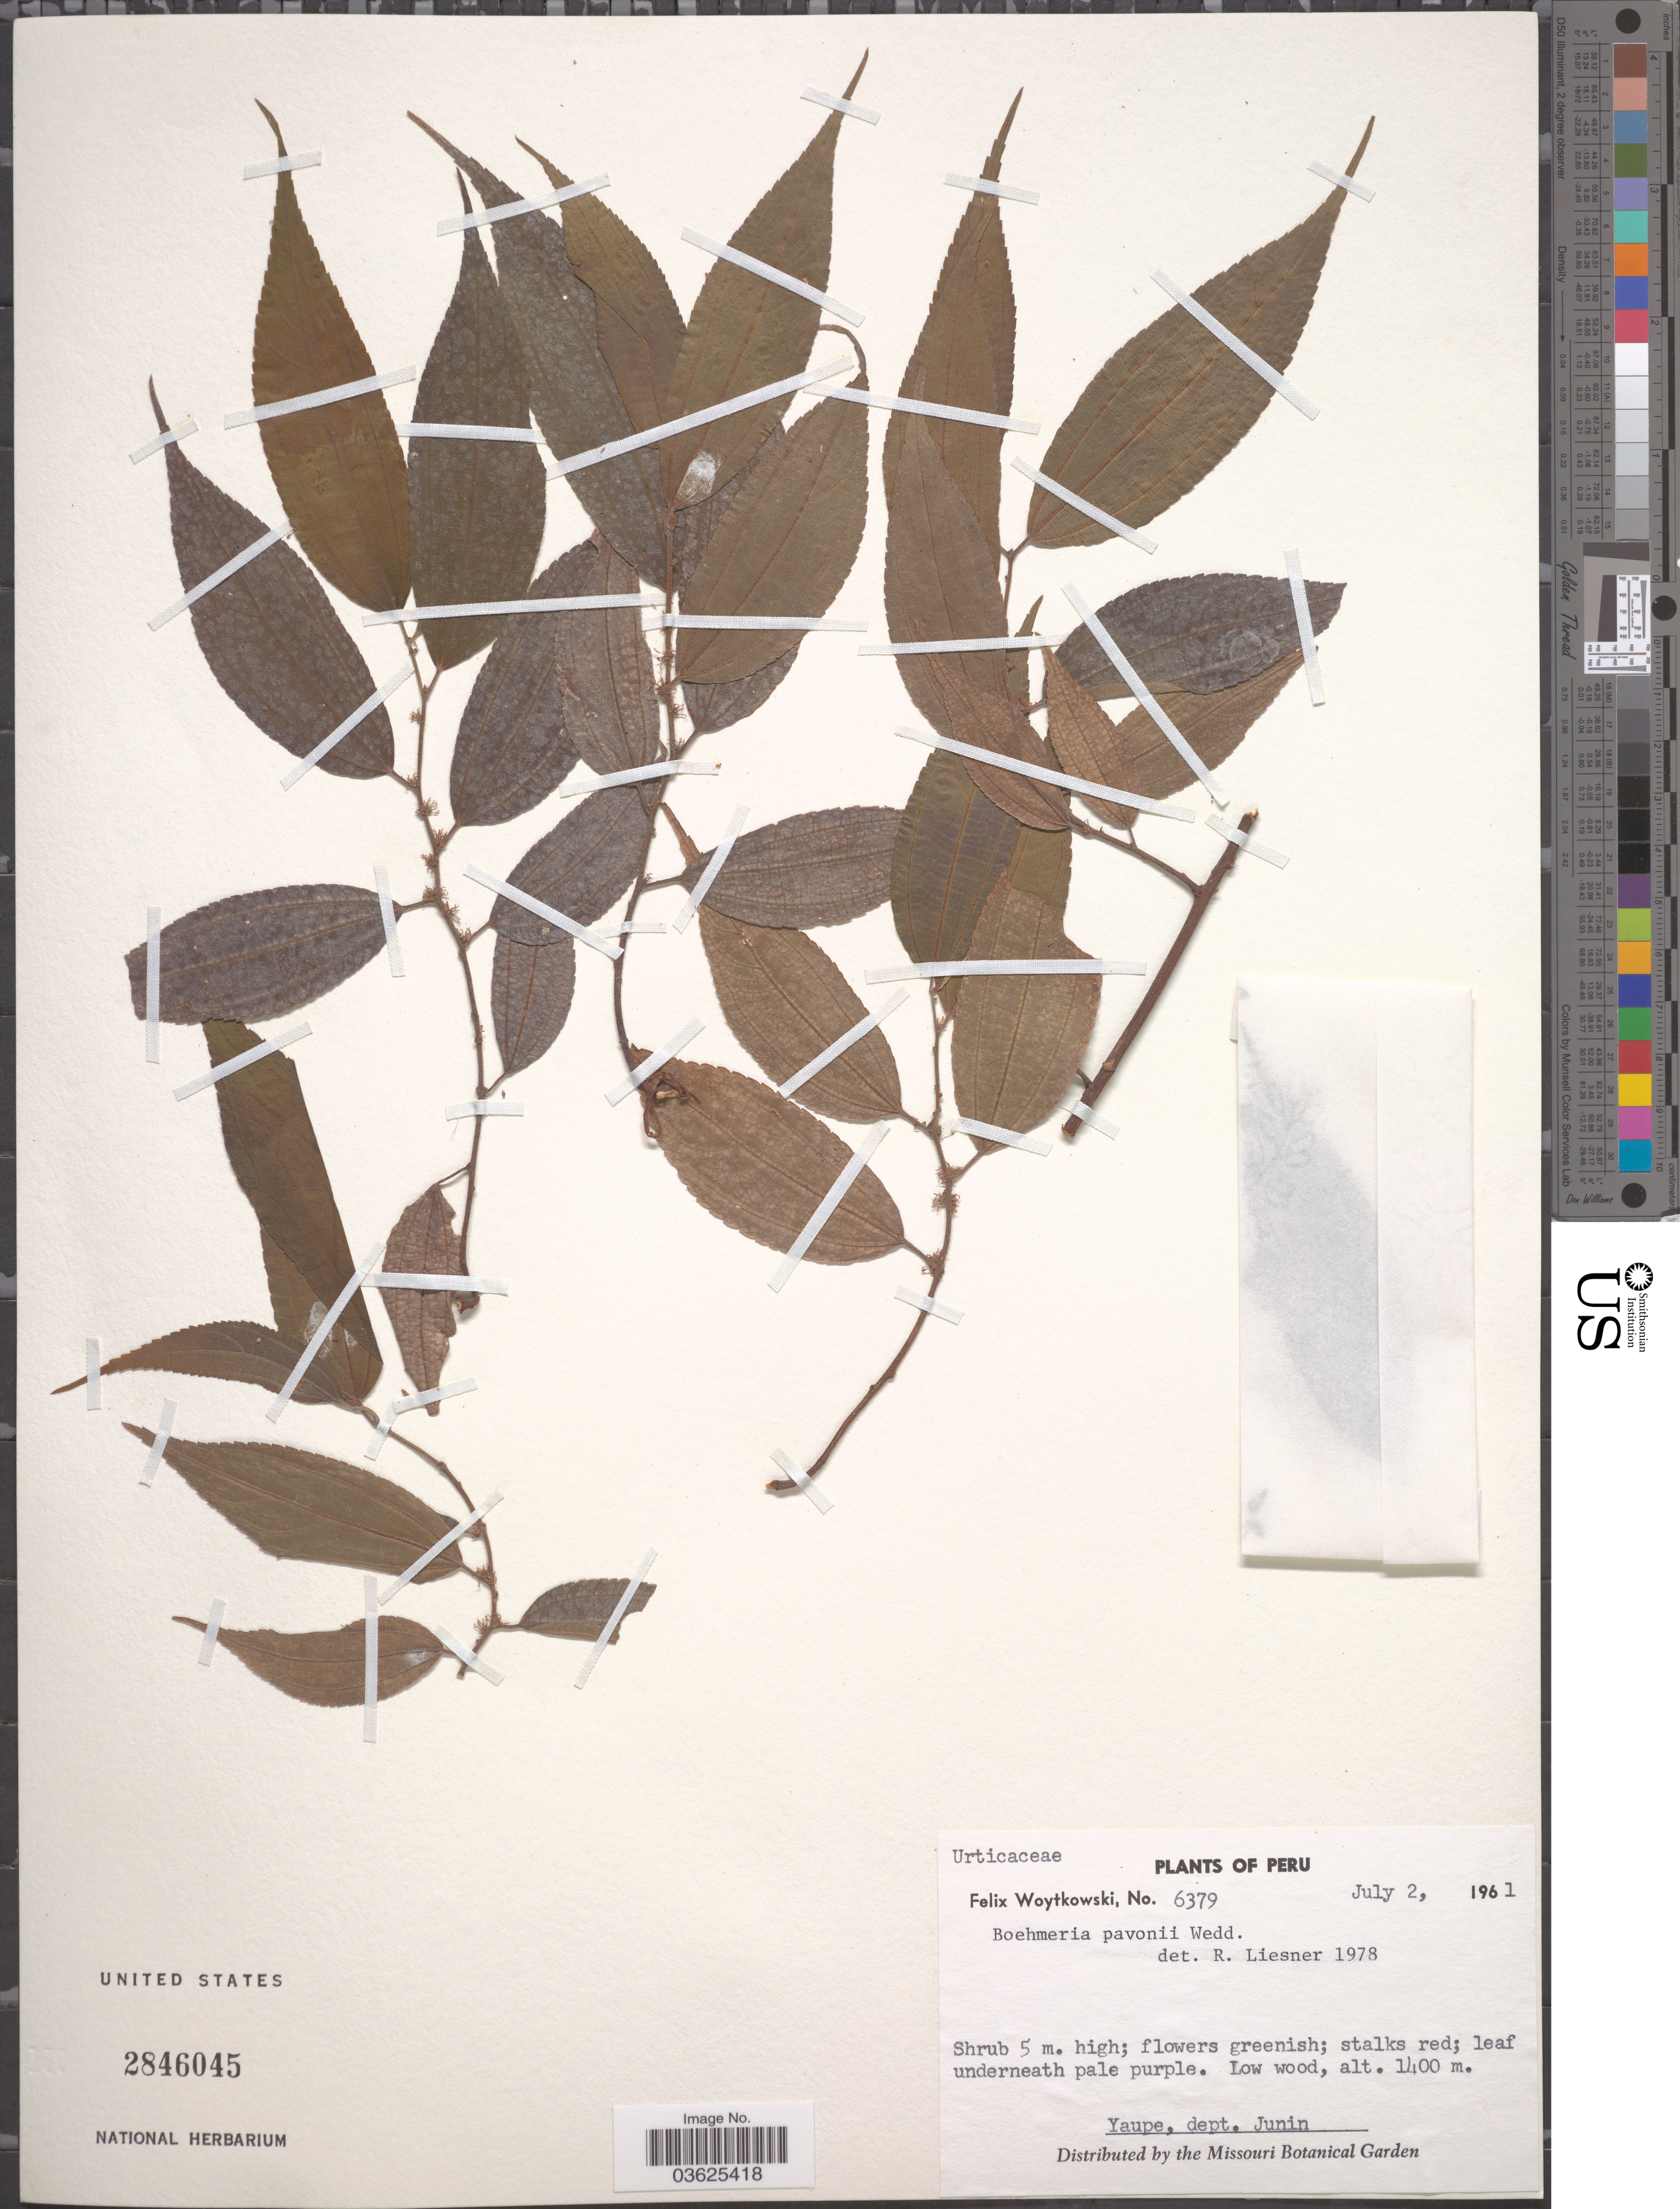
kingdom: Plantae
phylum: Tracheophyta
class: Magnoliopsida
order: Rosales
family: Urticaceae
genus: Boehmeria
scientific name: Boehmeria pavonii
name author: Wedd.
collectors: F. Woytkowski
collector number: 6379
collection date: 1961-07-02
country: Peru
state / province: Junín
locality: Yaupe, dept. Junin.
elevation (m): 1400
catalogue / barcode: US 2846045